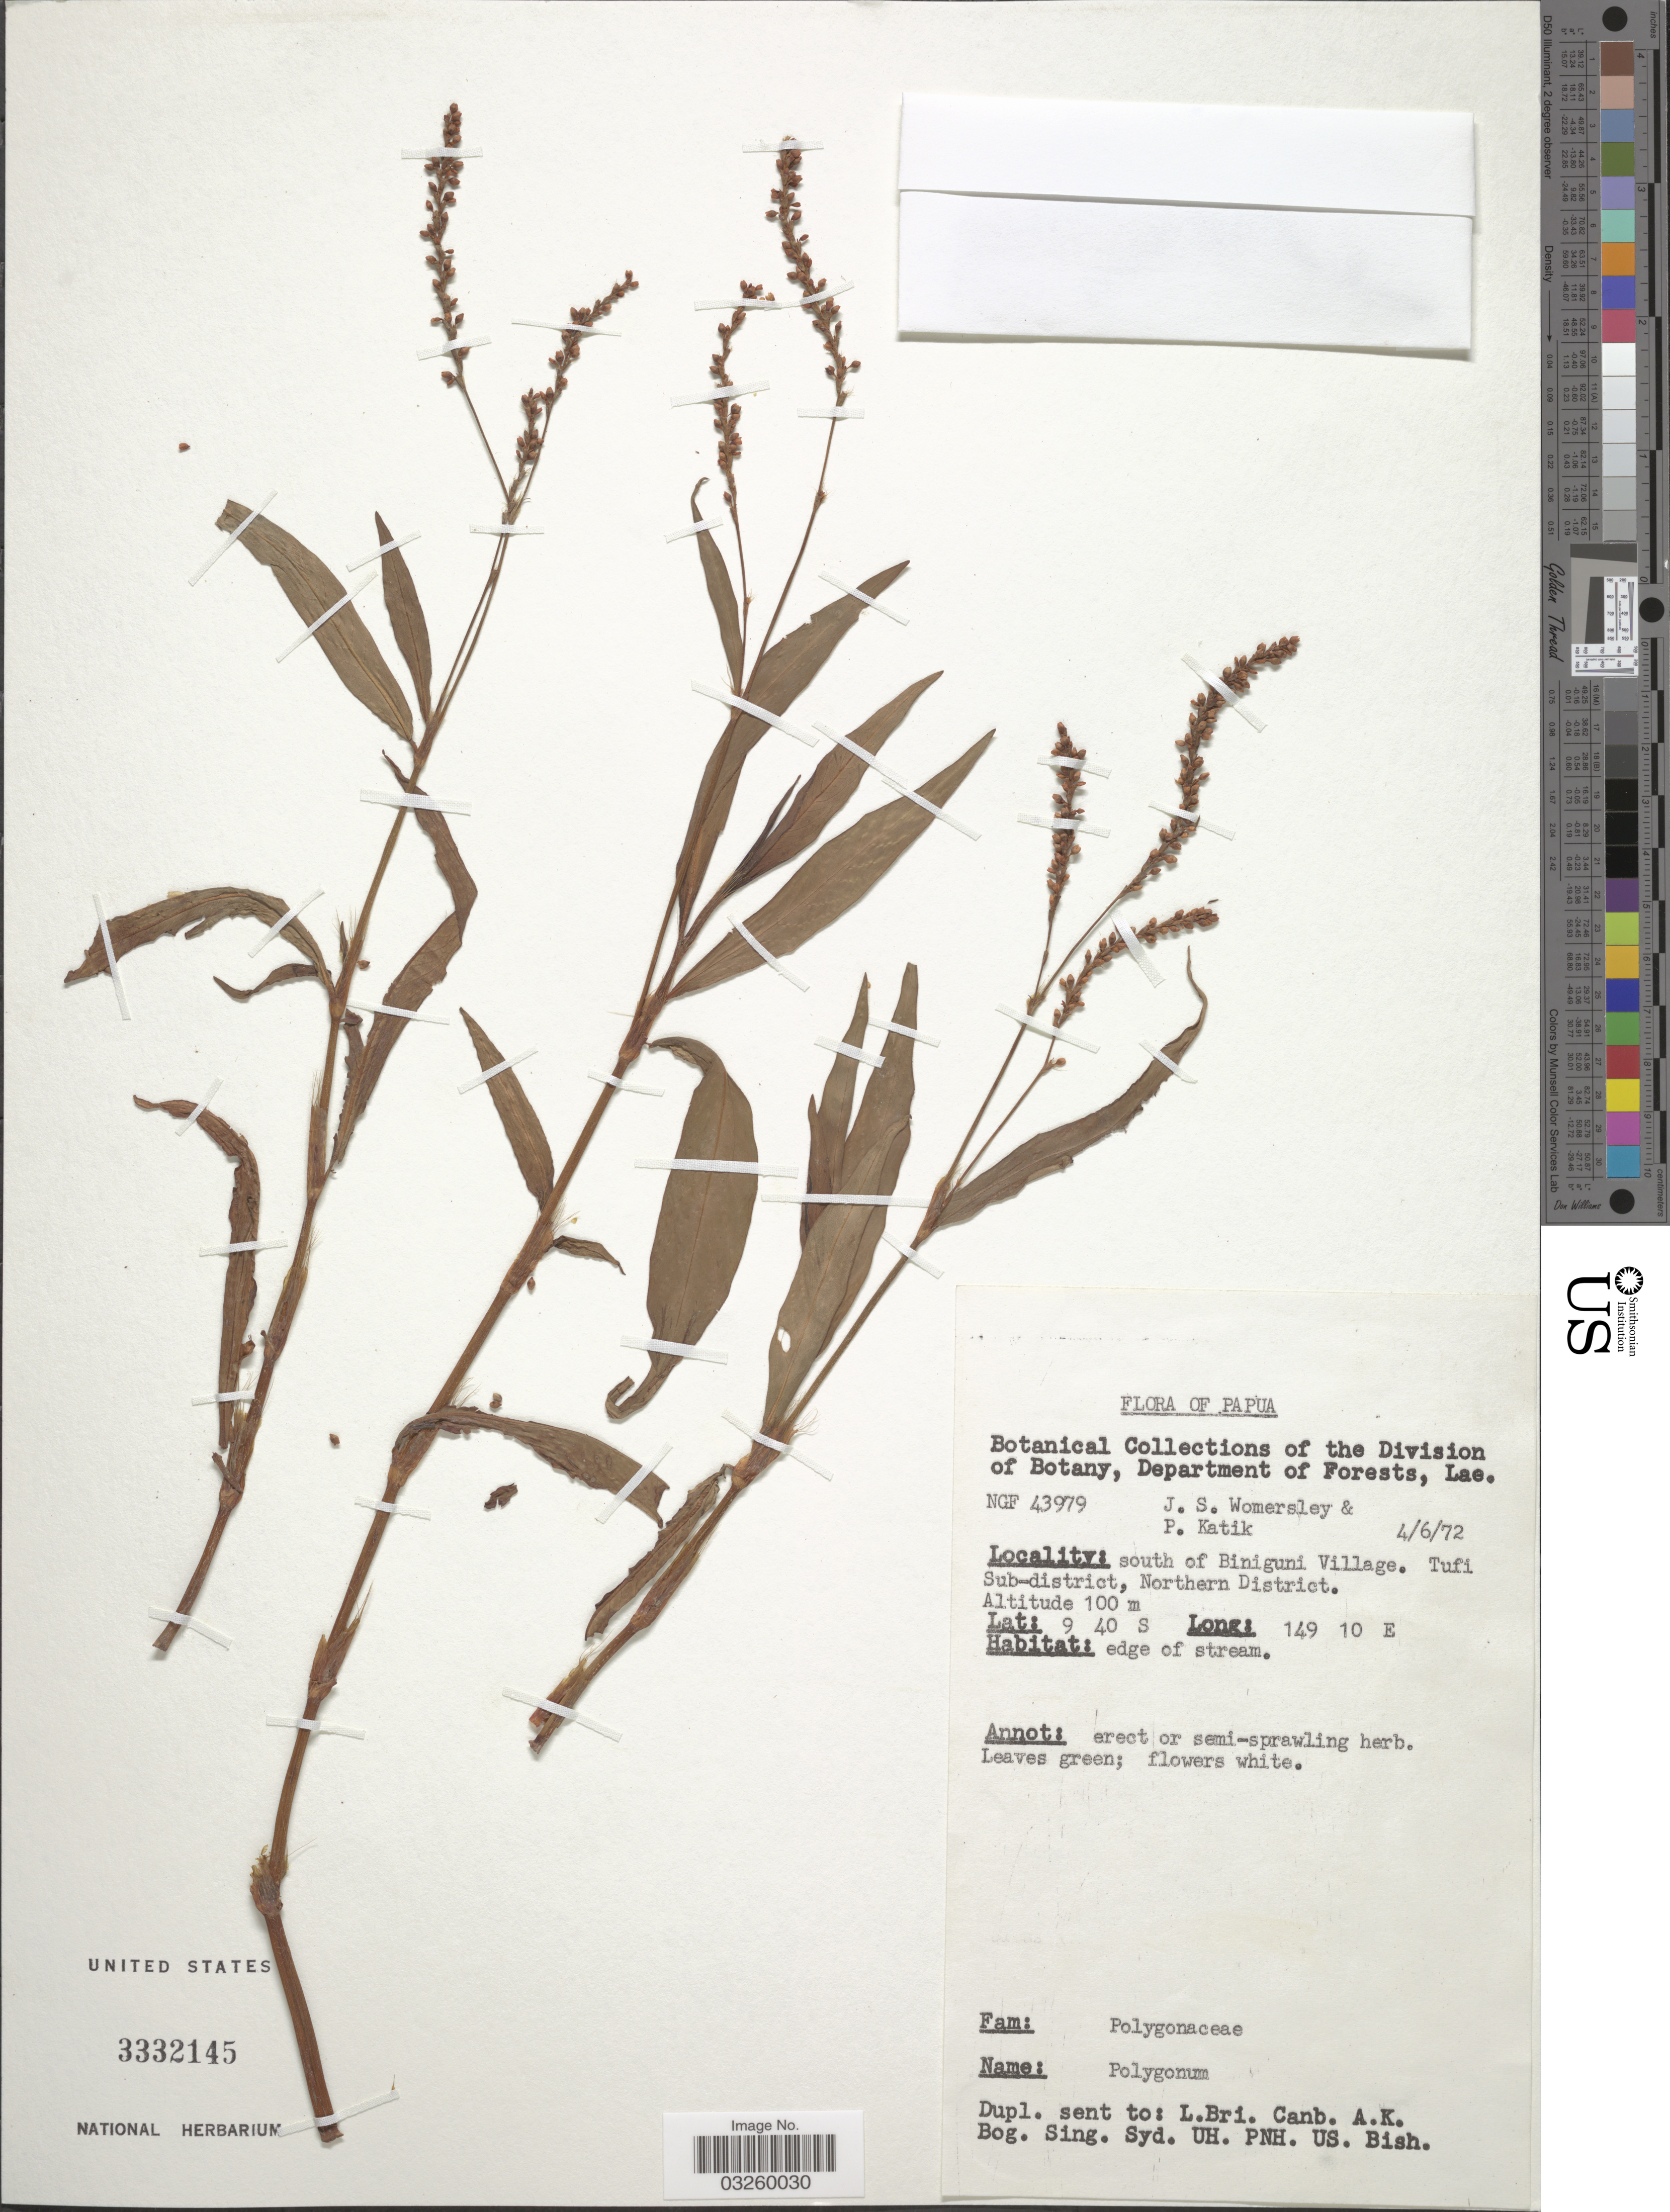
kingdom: Plantae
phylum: Tracheophyta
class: Magnoliopsida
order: Caryophyllales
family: Polygonaceae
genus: Persicaria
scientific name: Persicaria sp.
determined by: Wagner, W. L., (BOT), Smithsonian Institution - National Museum of Natural History (UNITED STATES)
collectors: J. S. Womersley & P. Katik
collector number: NGF 43979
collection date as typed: Transcribed d/m/y: 4/6/72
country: Papua New Guinea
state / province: Northern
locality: South of Biniguni Village. Tufi Sub-district, Northern District.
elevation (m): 100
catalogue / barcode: US 3332145